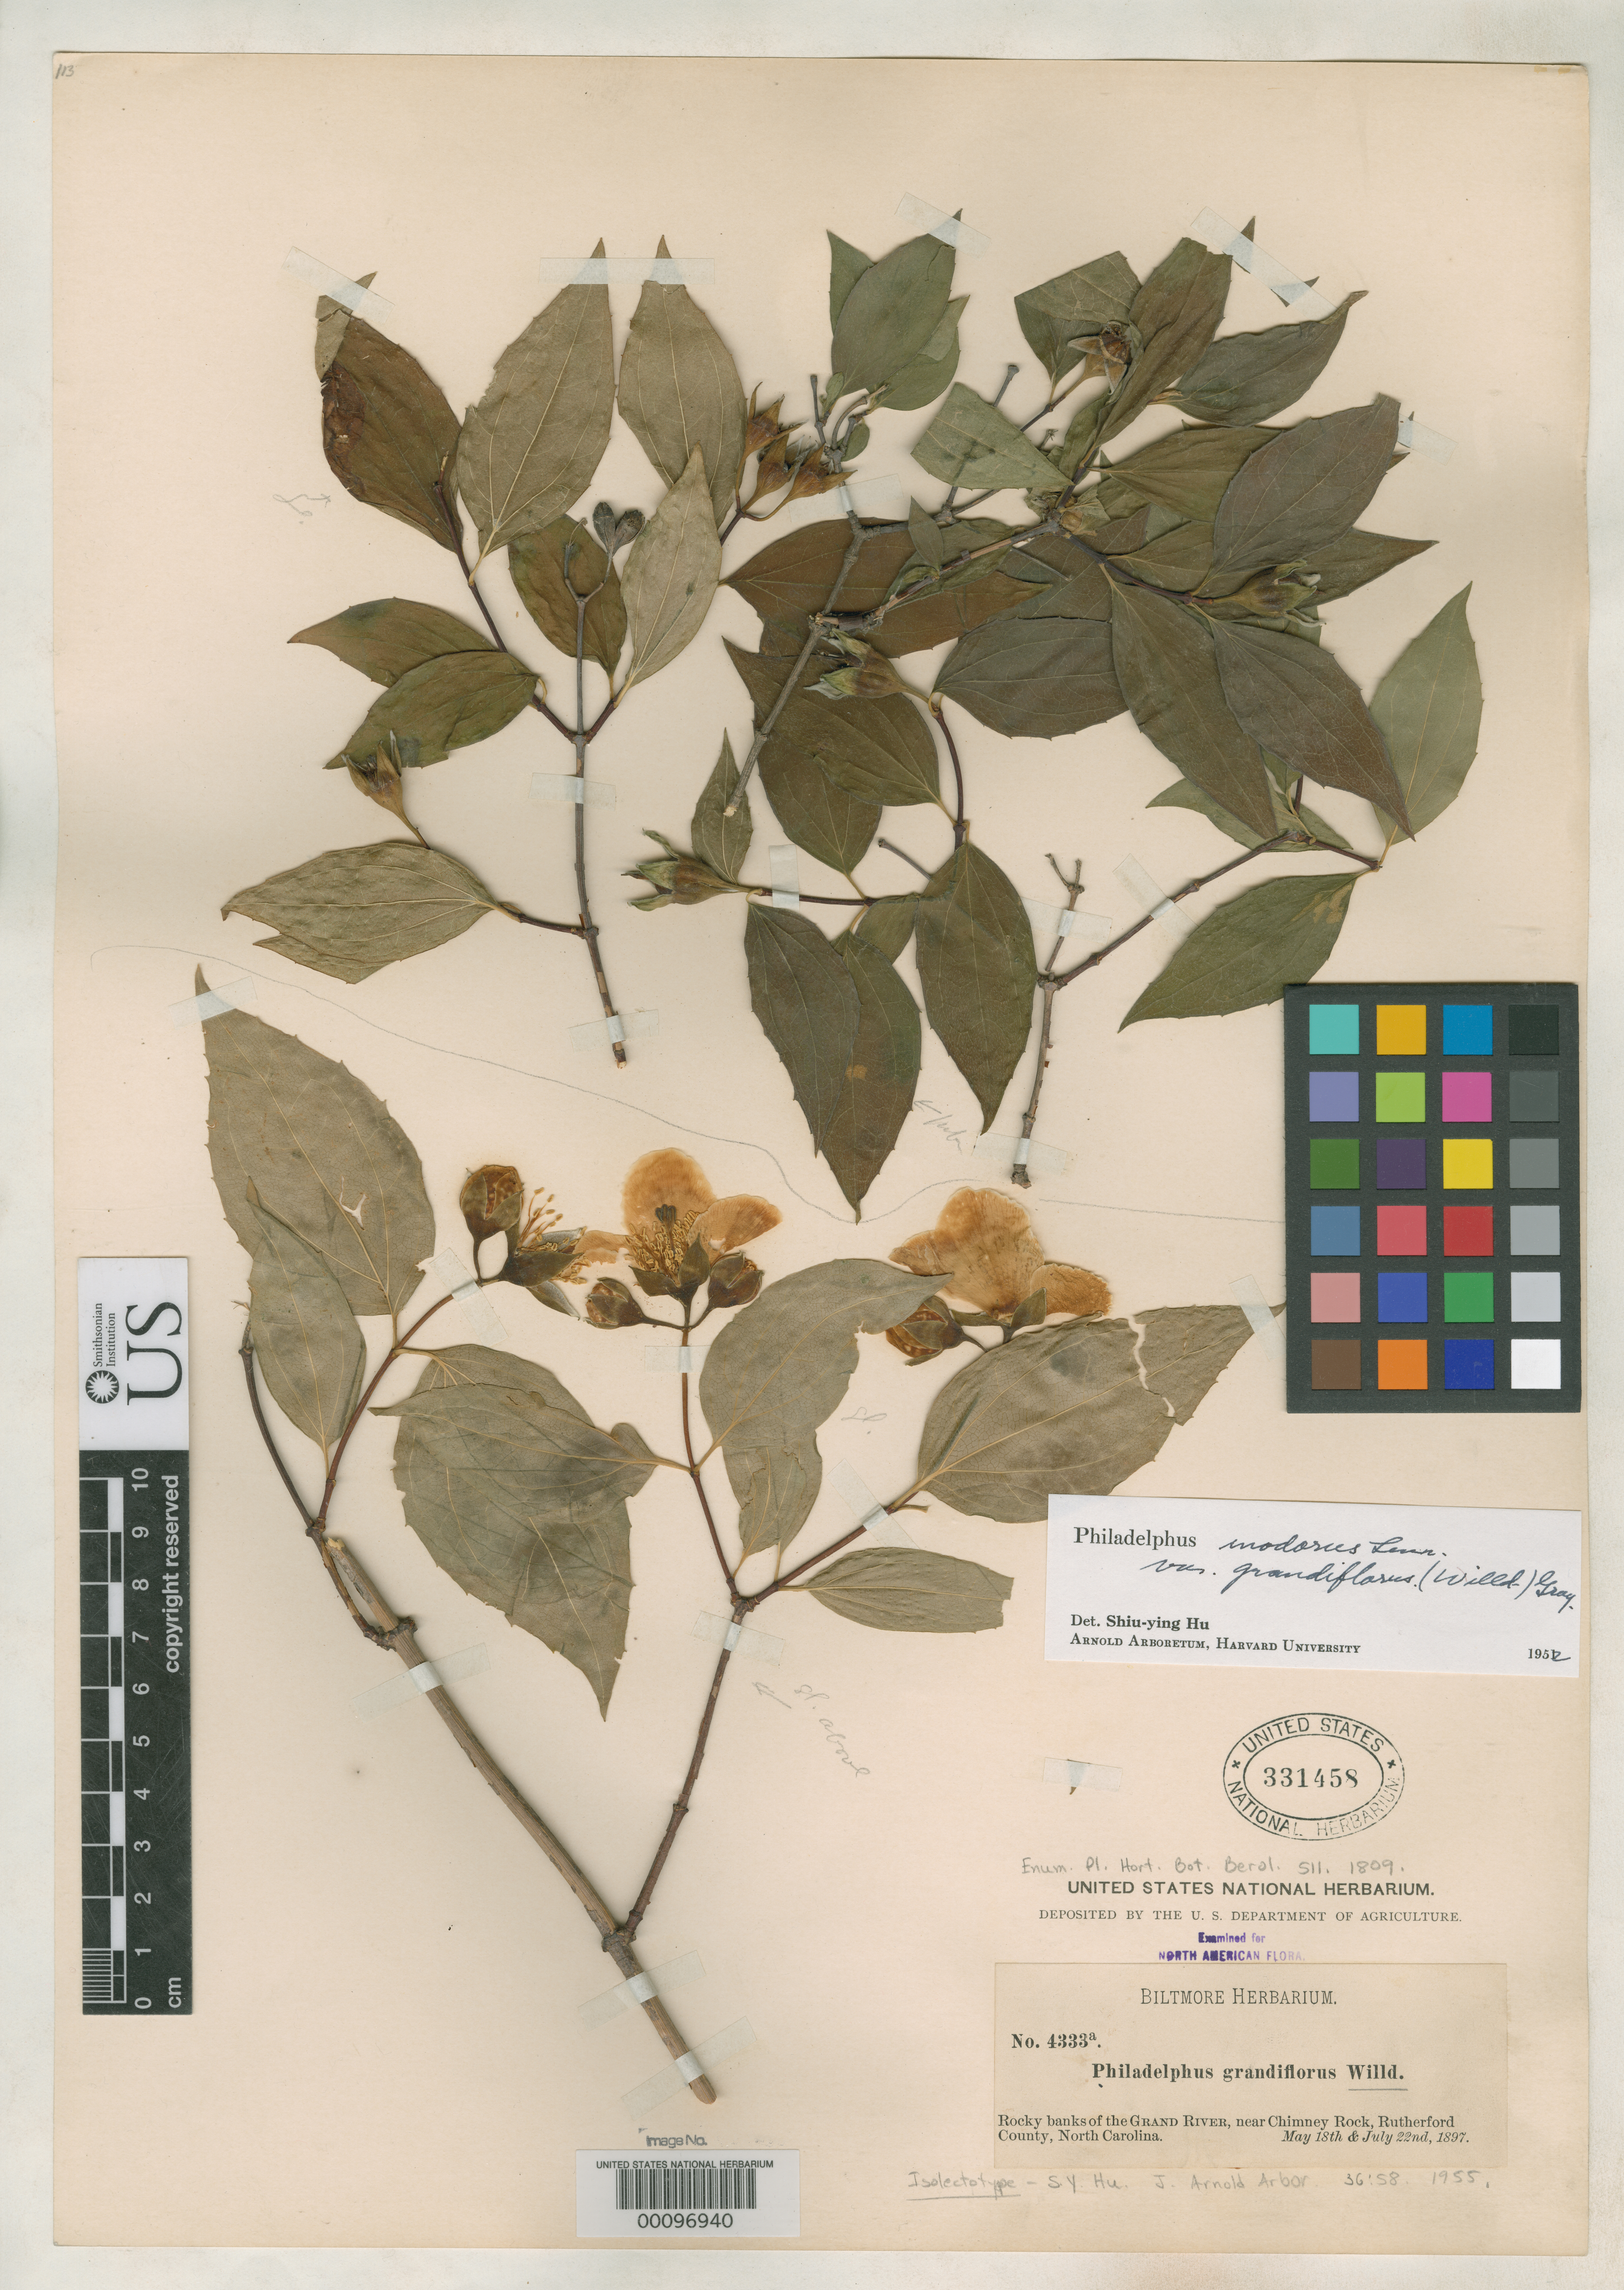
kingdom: Plantae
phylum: Tracheophyta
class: Magnoliopsida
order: Cornales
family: Hydrangeaceae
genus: Philadelphus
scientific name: Philadelphus grandiflorus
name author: Willd.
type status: Isolectotype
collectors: ex herb. Biltmore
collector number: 4333 a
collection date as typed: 18 May 1897 and 22 Jul 1897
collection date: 1897-05-18,1897-07-22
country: United States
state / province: North Carolina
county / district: Rutherford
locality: Grand River, near Chimney Rock.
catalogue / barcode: US 331458